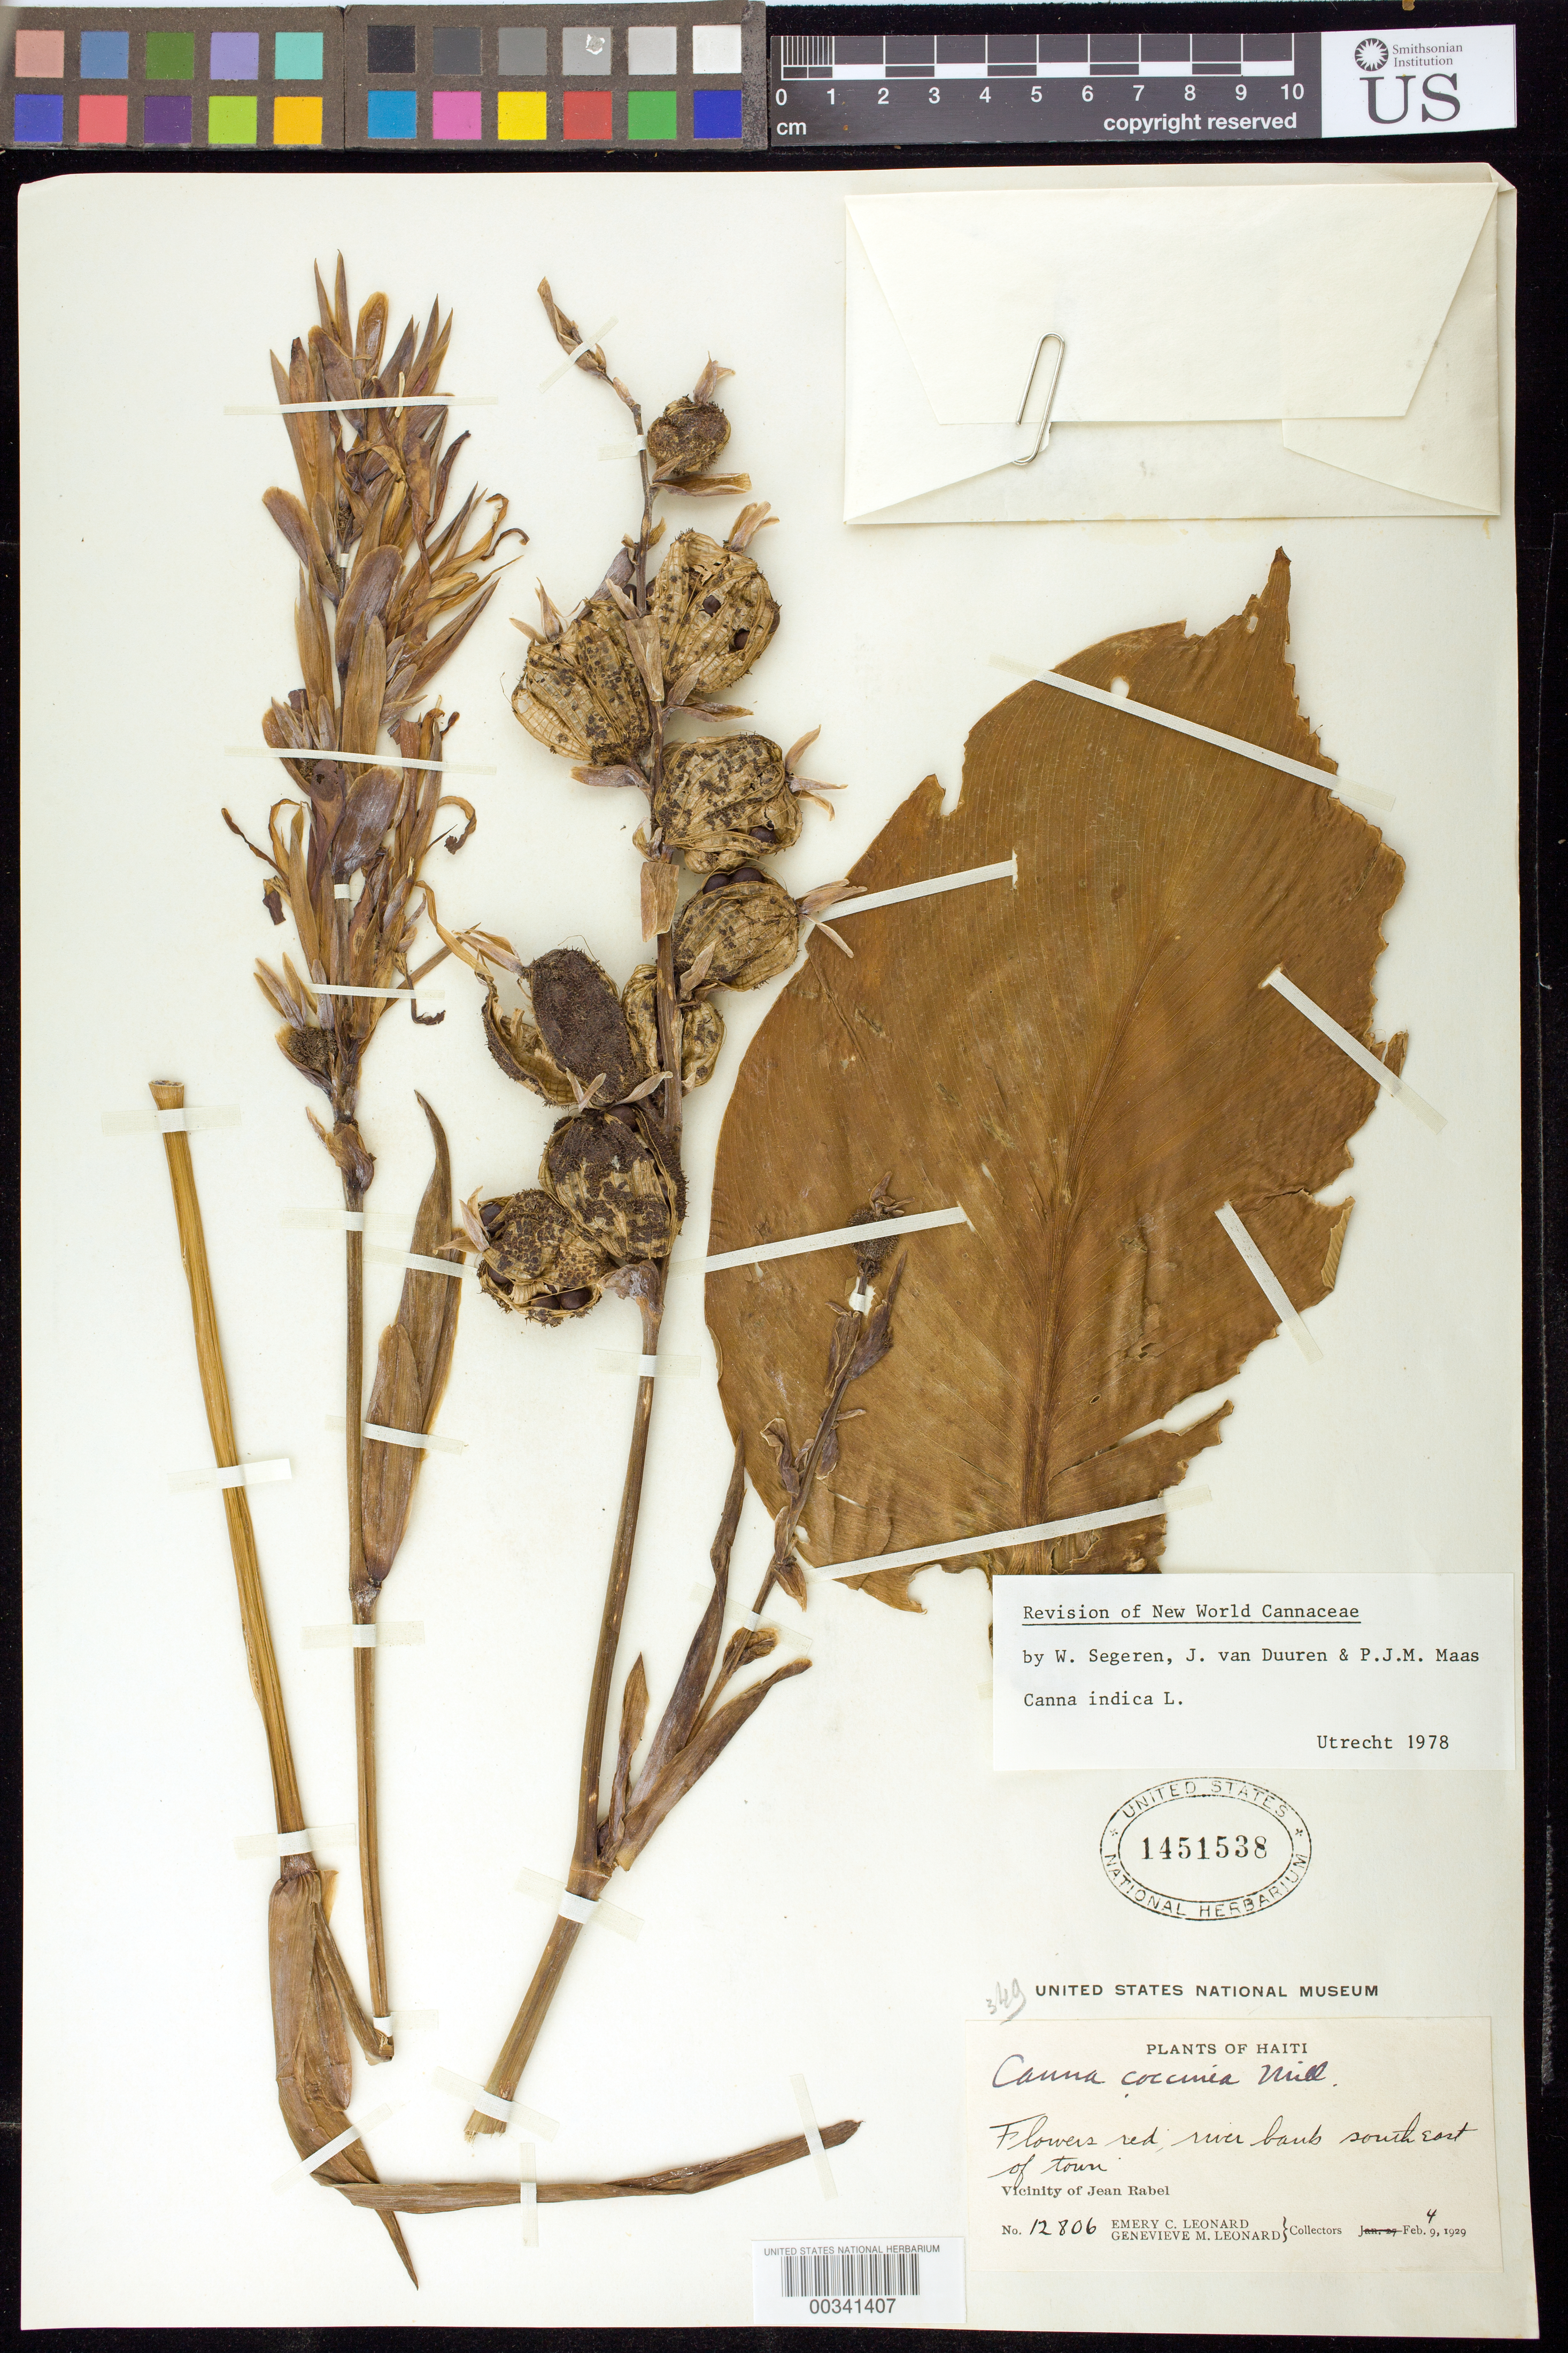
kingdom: Plantae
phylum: Tracheophyta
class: Liliopsida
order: Zingiberales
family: Cannaceae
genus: Canna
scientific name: Canna indica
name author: L.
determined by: Segeren, W.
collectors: E. C. Leonard & G. M. Leonard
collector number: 12806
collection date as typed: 04 Feb 1929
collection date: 1929-02-04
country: Haiti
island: Hispaniola Island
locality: River bank se of town, vicinity of jean rabel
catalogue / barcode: US 1451538